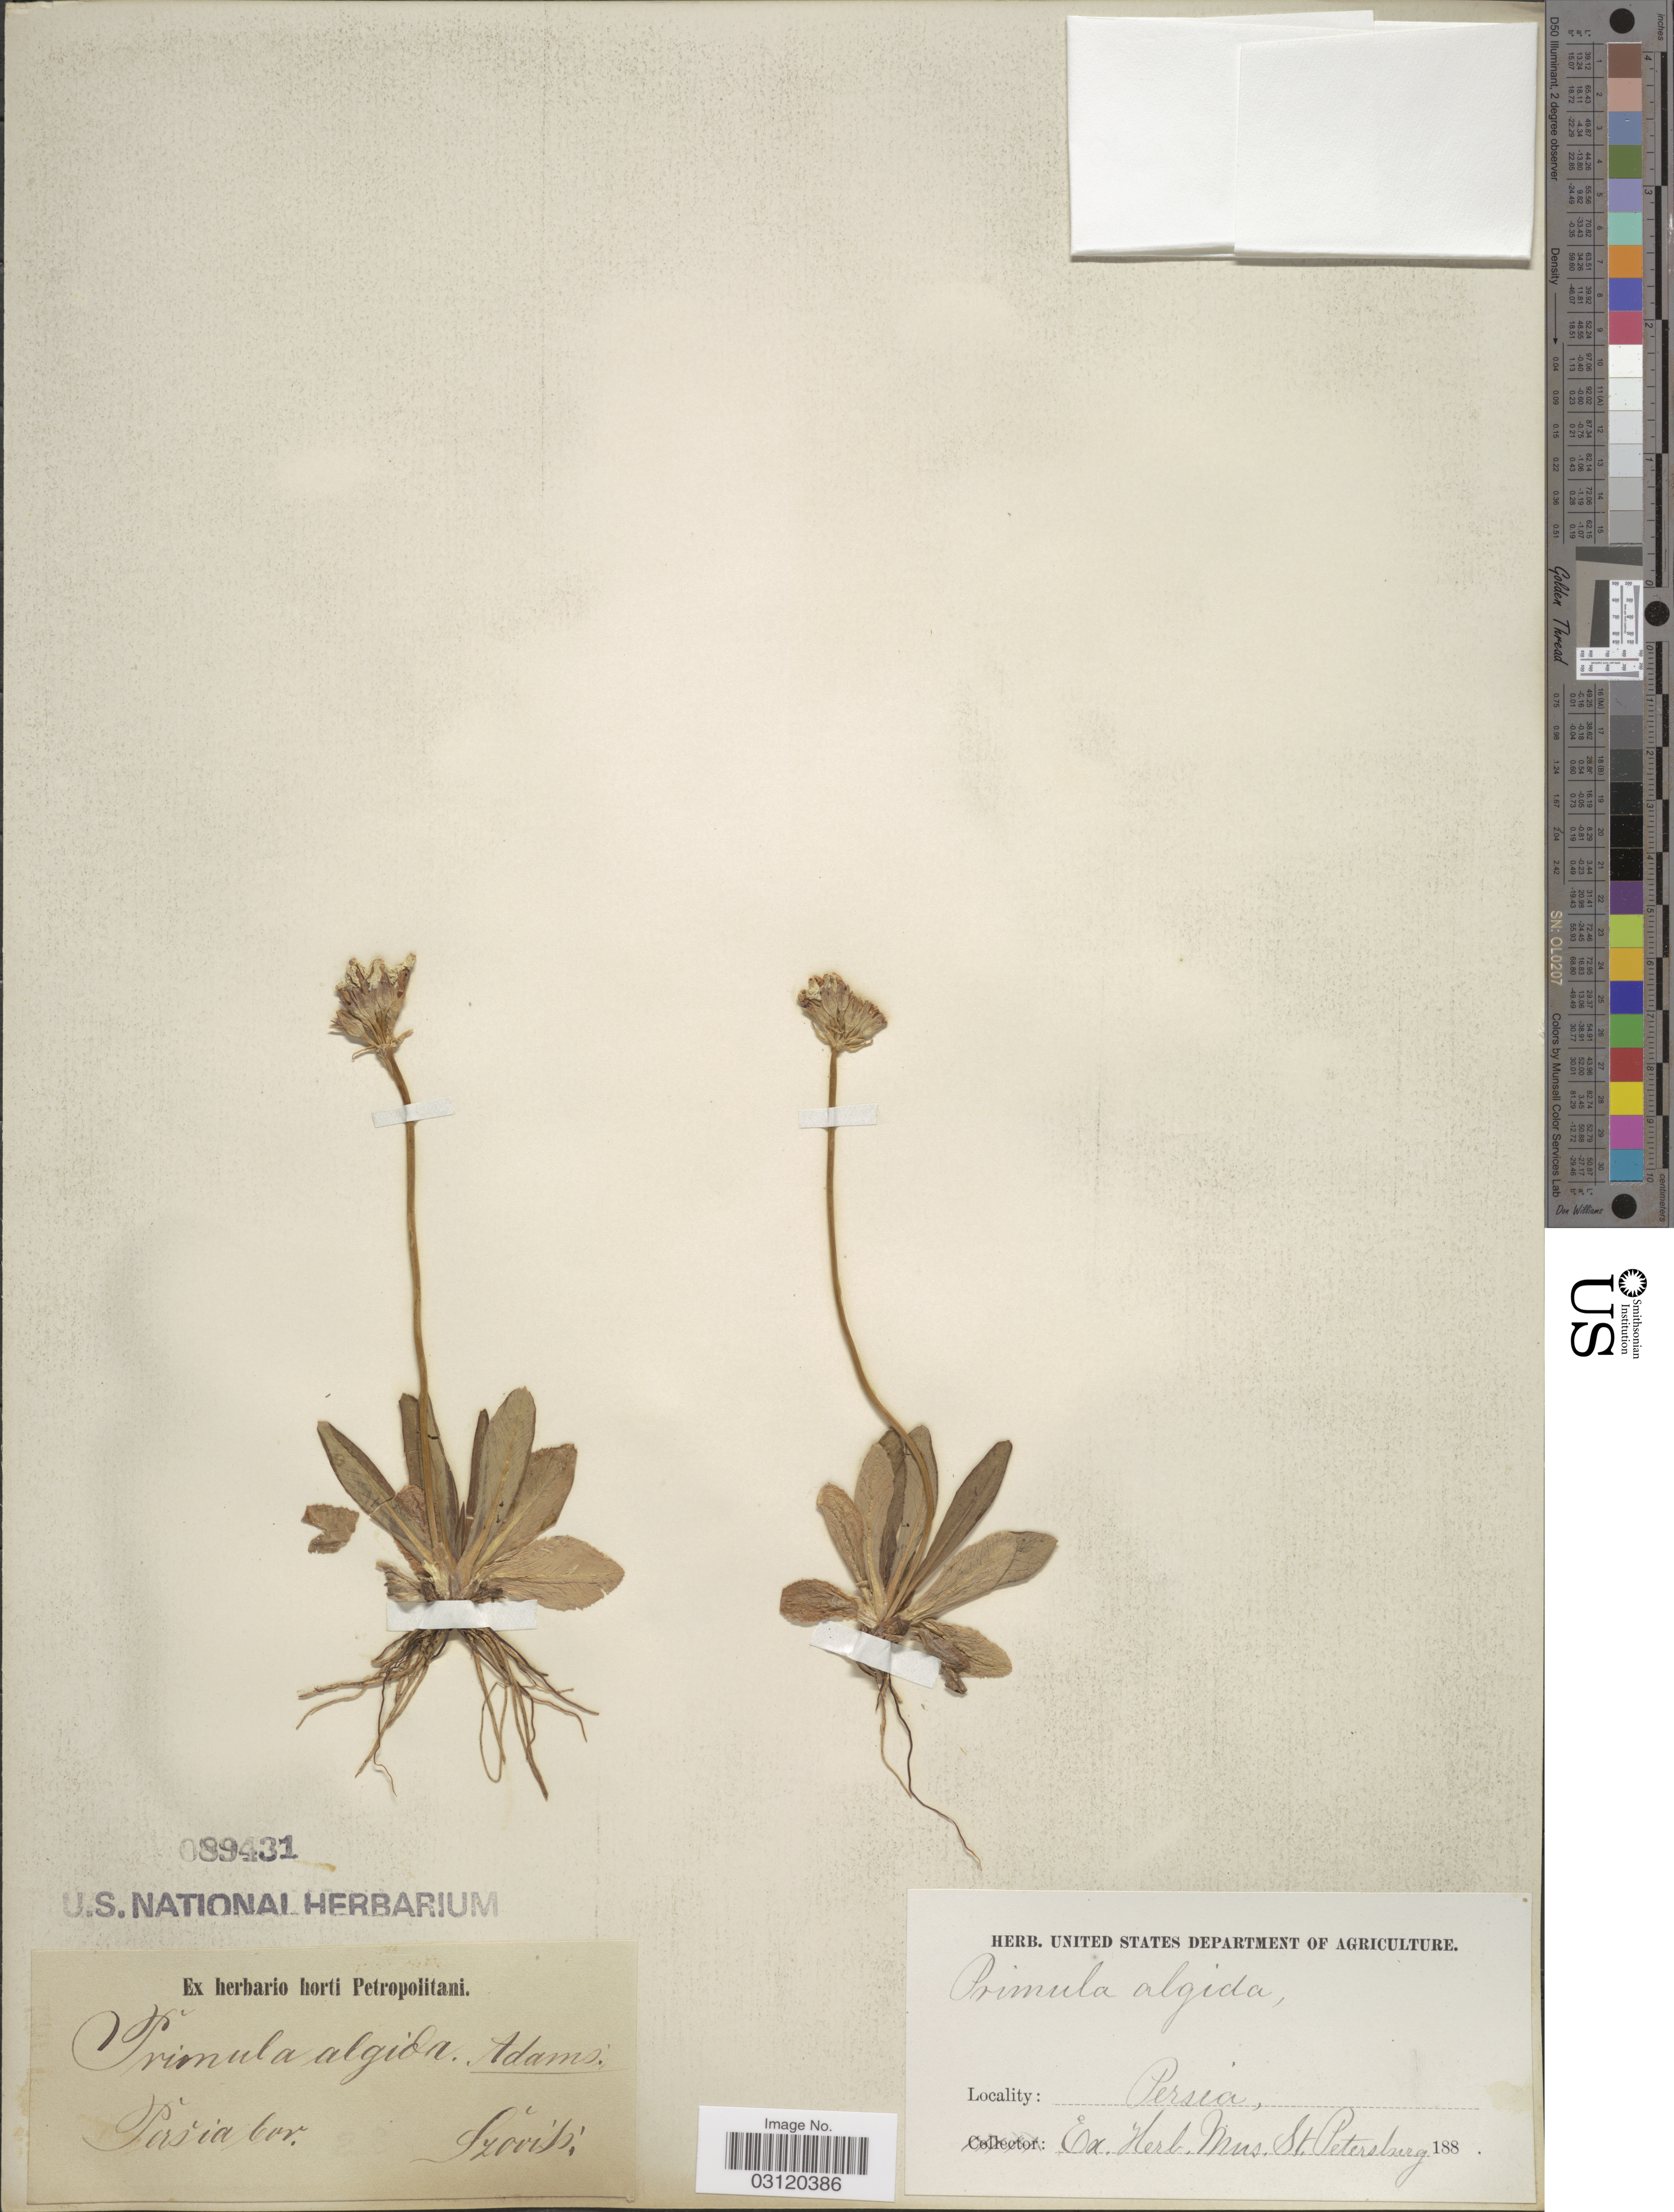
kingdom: Plantae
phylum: Tracheophyta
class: Magnoliopsida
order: Ericales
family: Primulaceae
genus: Primula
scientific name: Primula algida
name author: Adams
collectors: Szovits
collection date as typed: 188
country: Iran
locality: Persia bor.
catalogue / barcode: US 89431